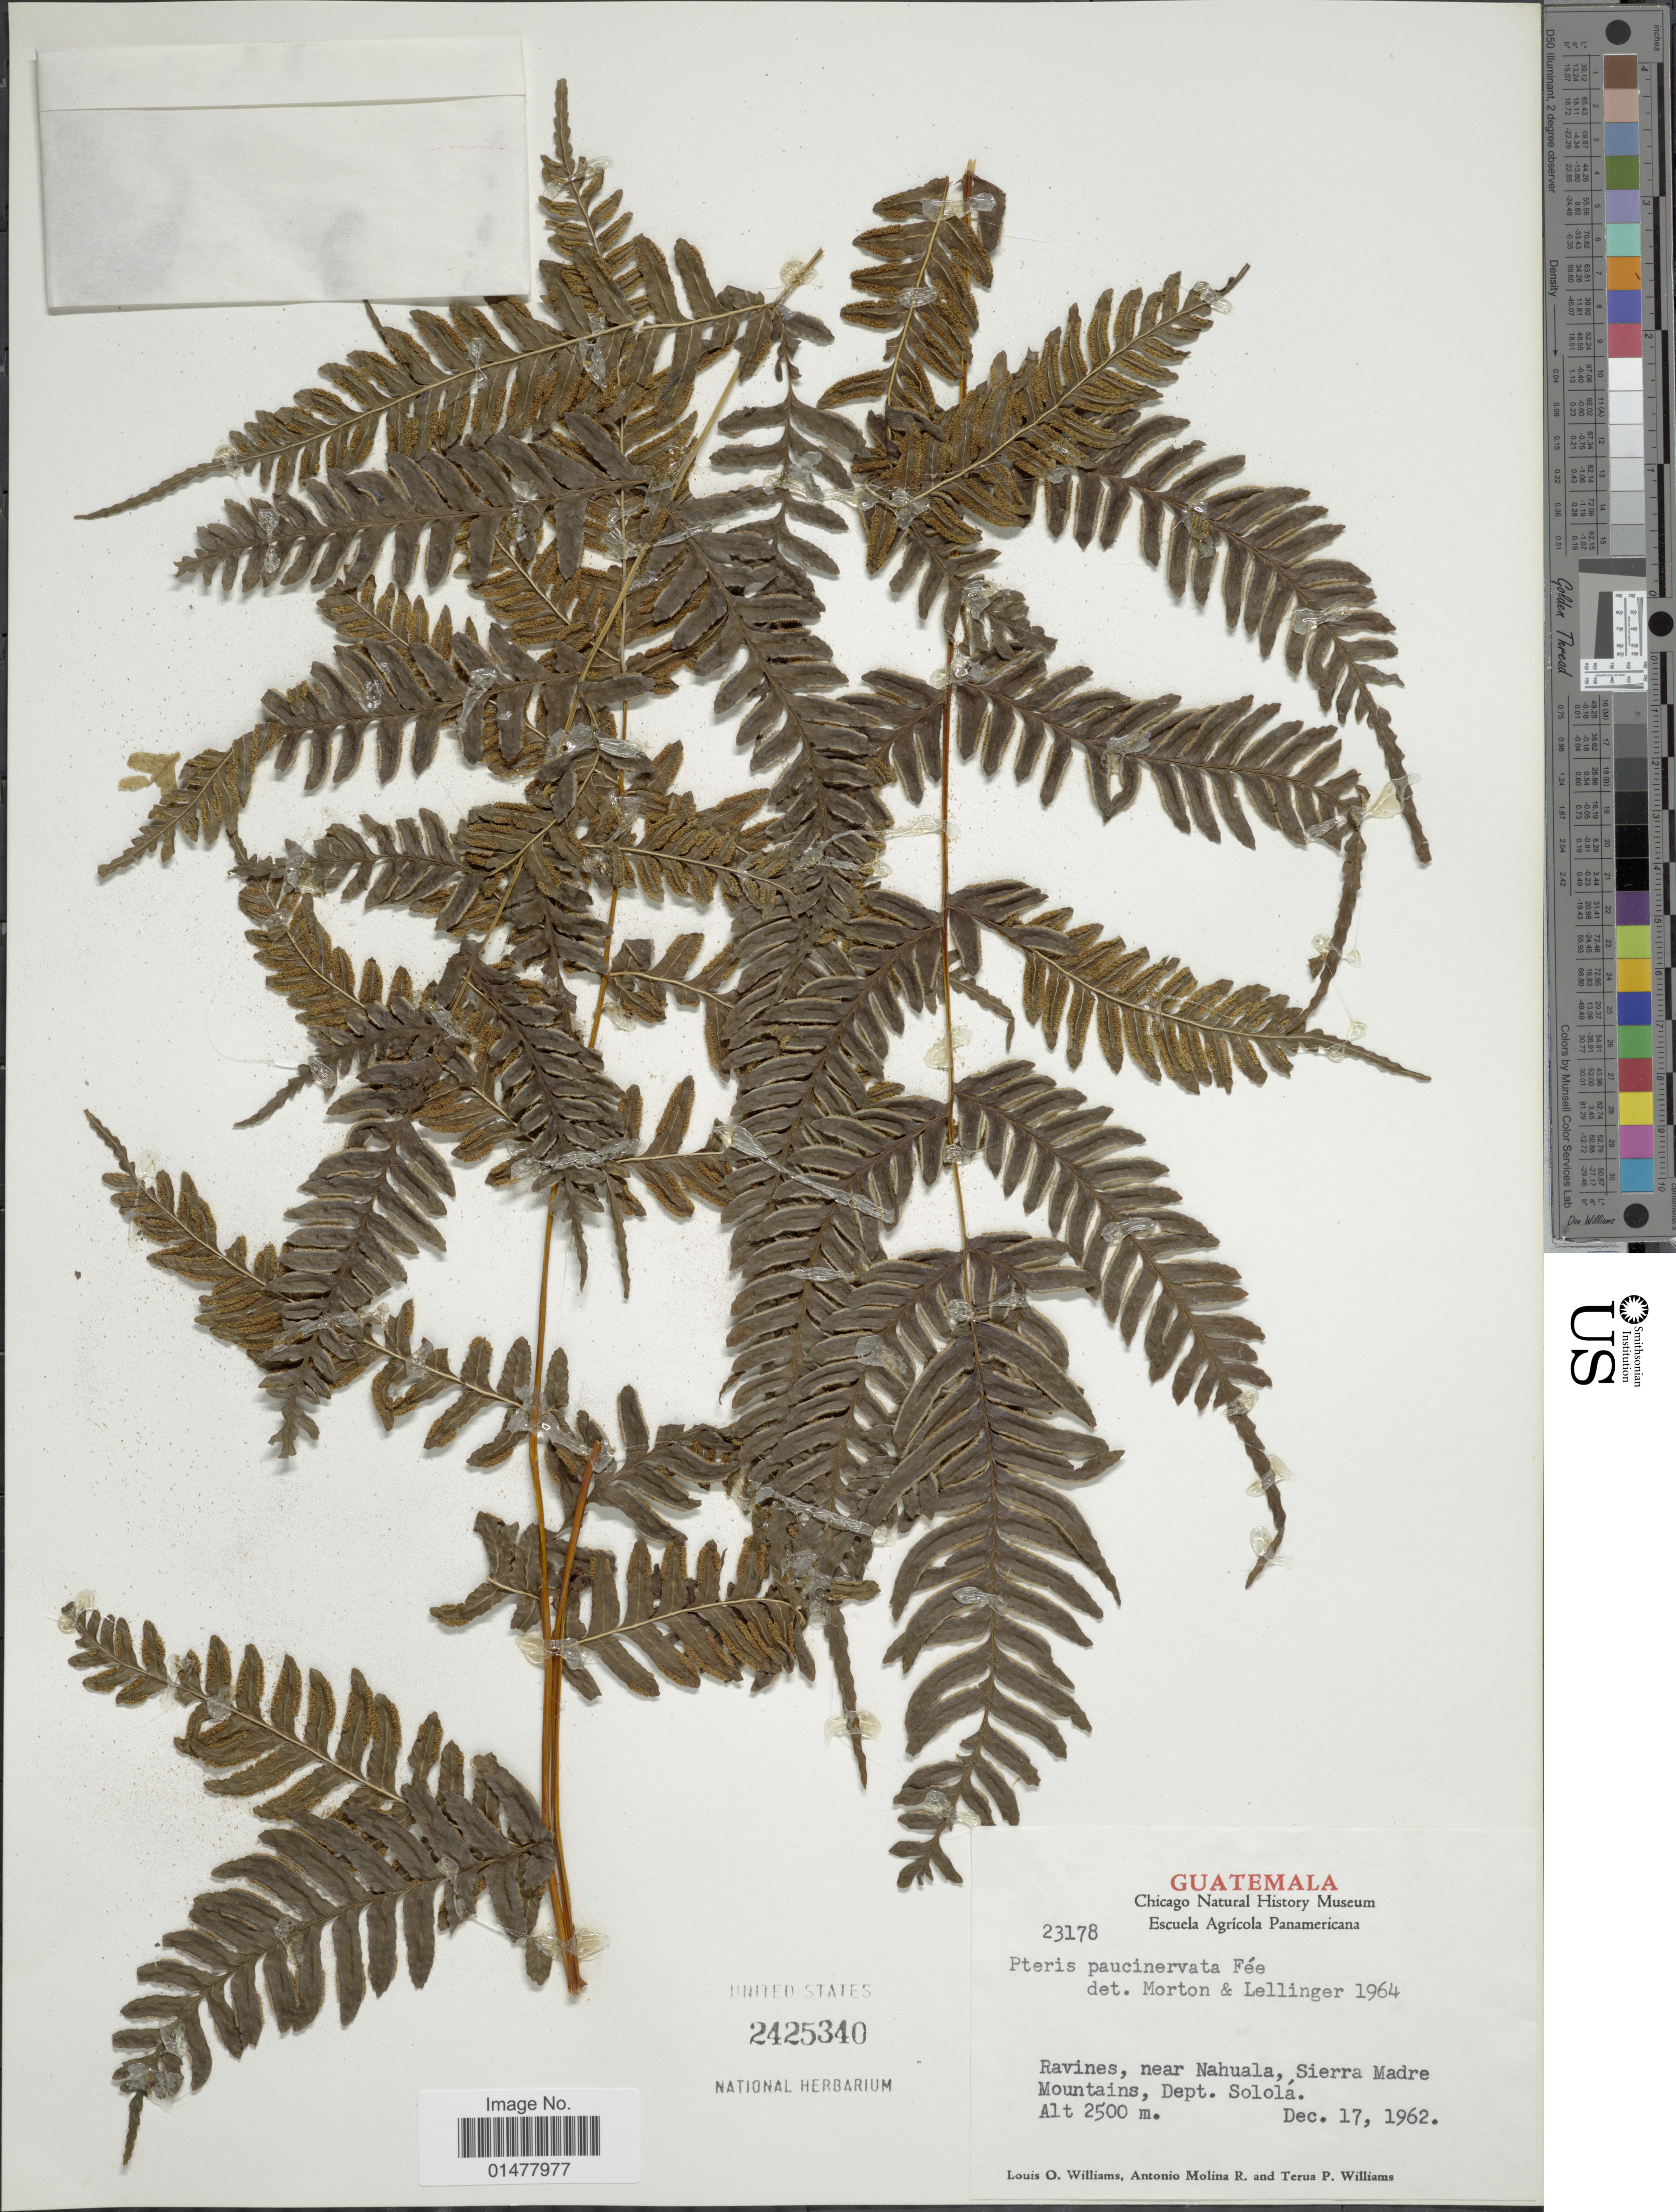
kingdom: Plantae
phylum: Tracheophyta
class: Polypodiopsida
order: Polypodiales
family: Pteridaceae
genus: Pteris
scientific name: Pteris paucinervata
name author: Fée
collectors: L. O. Williams, A. Molina R. & T. P. Williams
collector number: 23178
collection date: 1962-12-17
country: Guatemala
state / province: Sololá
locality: Guatemala, Ravince, near Nahuala, Sierra Madre Mountains, dept. Solola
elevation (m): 2500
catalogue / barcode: US 2425340